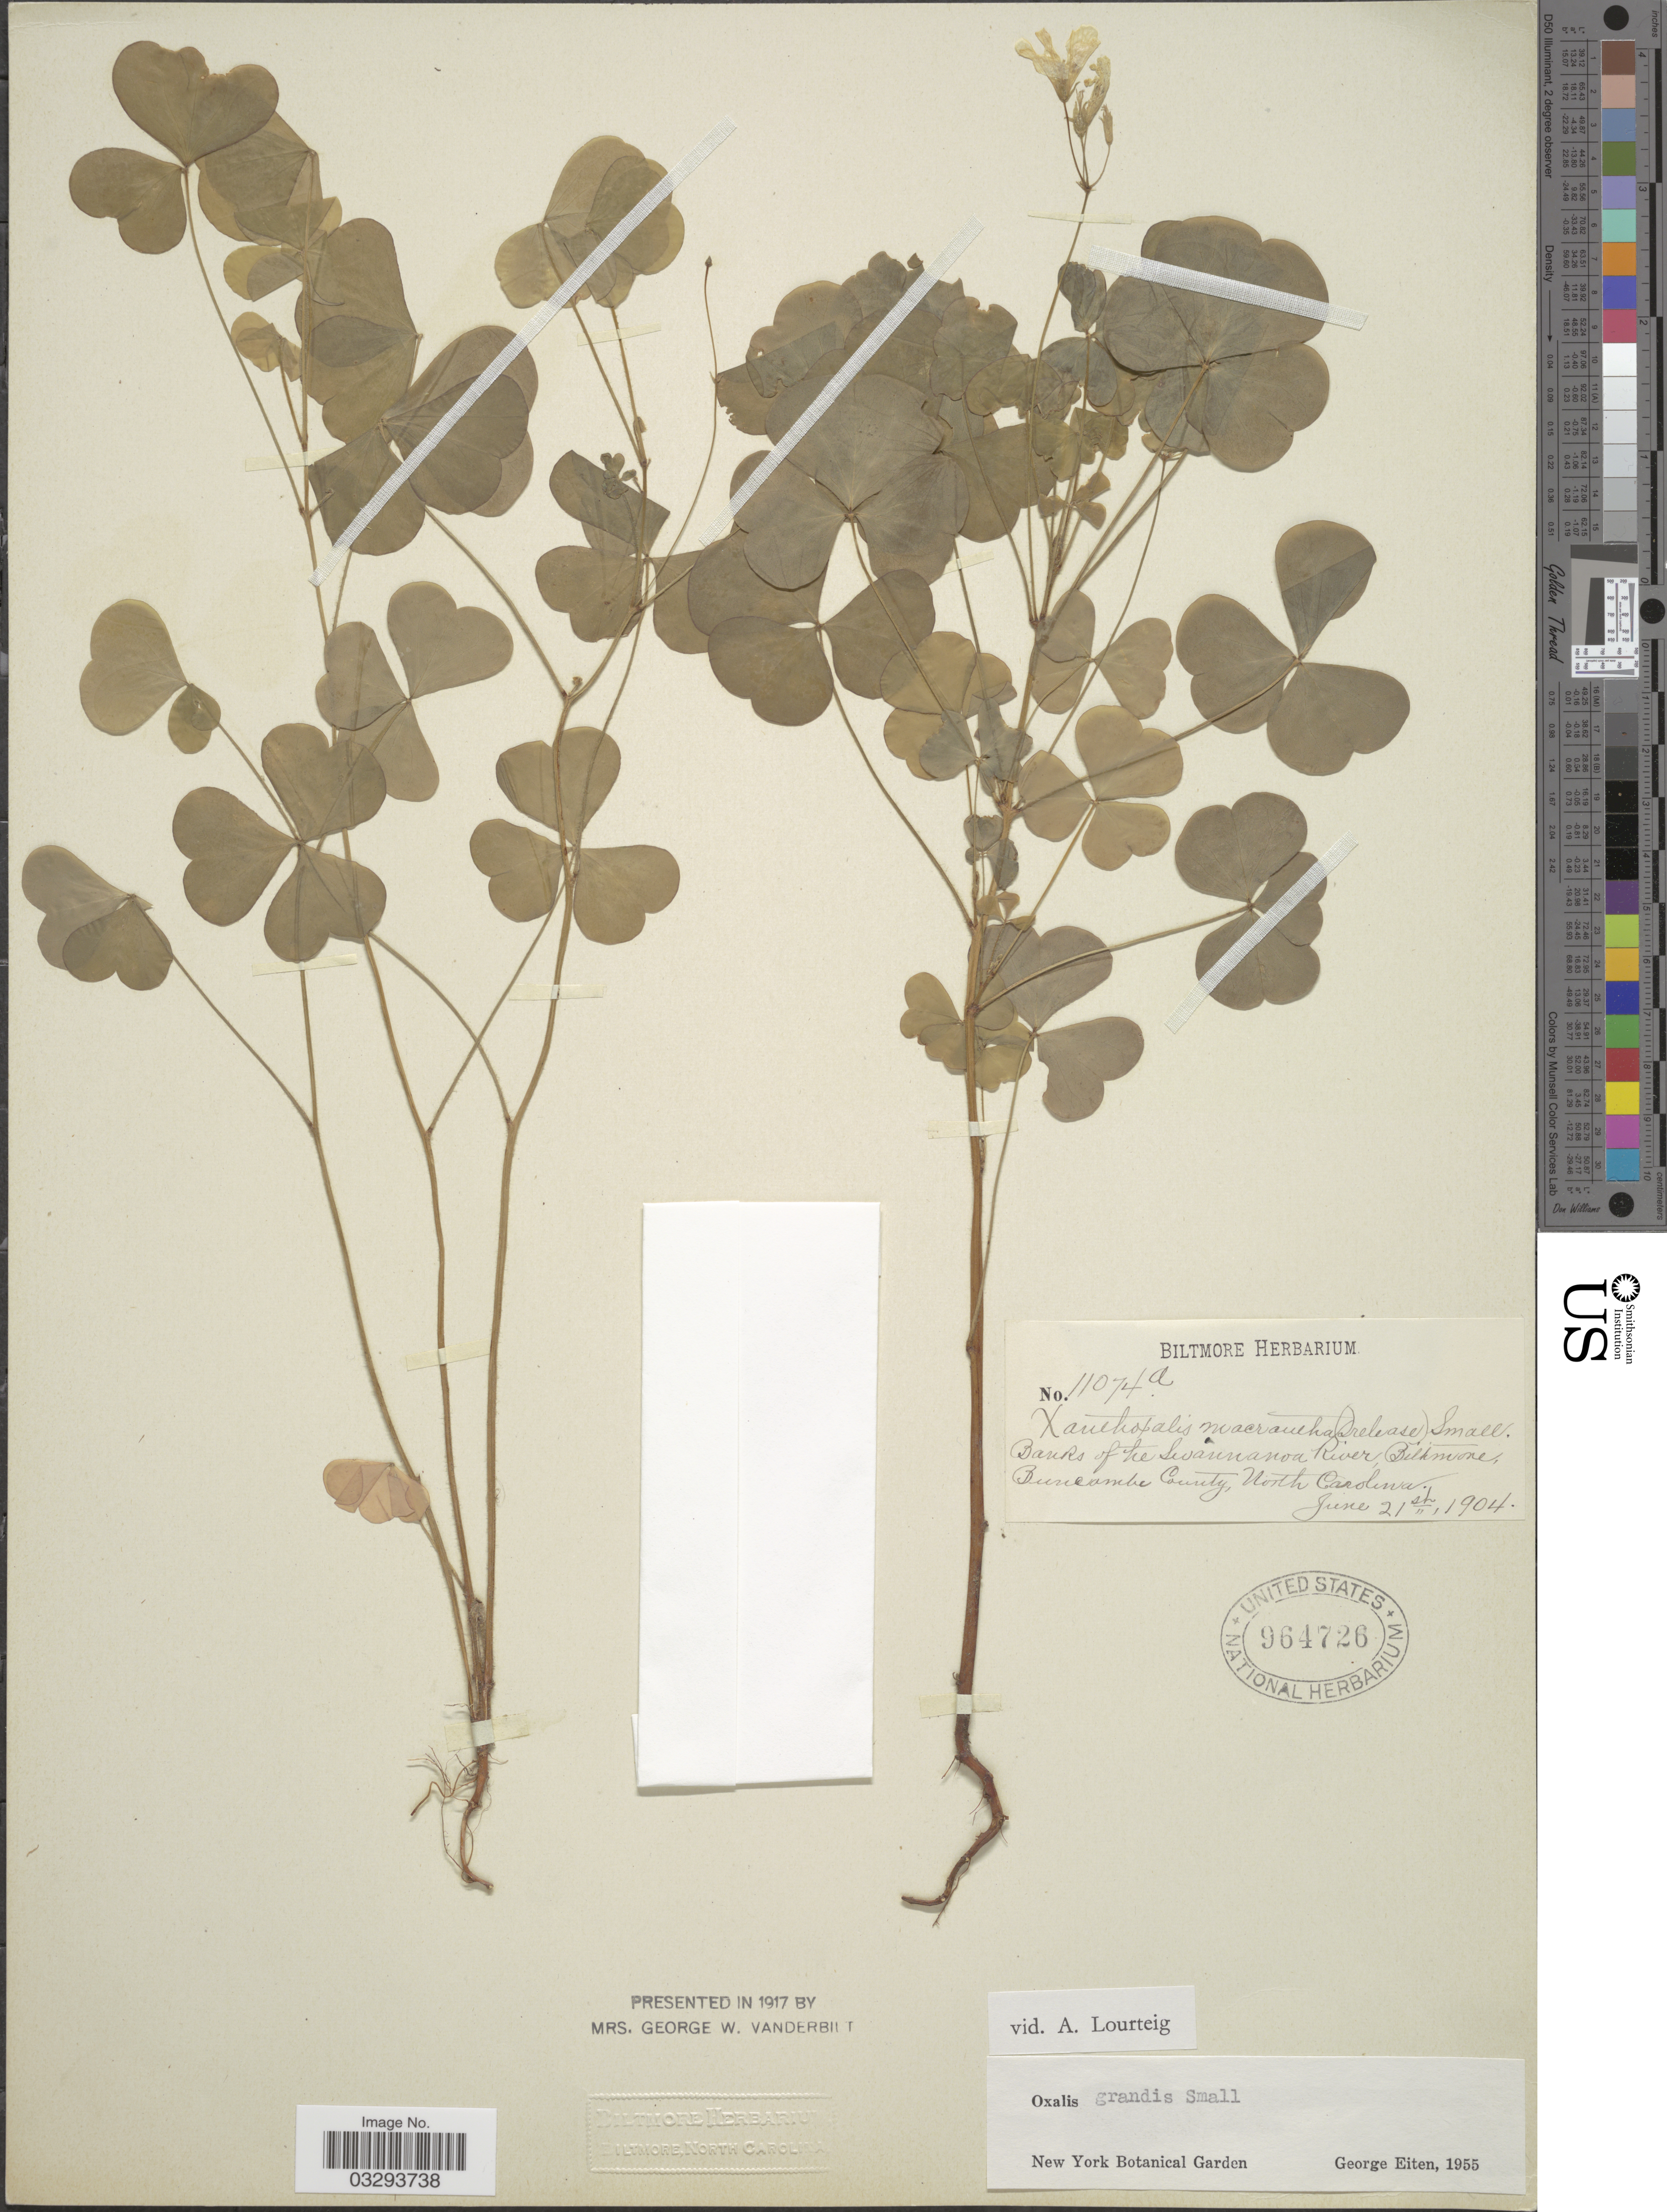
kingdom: Plantae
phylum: Tracheophyta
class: Magnoliopsida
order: Oxalidales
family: Oxalidaceae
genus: Oxalis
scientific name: Oxalis grandis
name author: Small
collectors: ex herb. Biltmore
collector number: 11074a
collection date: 1904-06-21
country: United States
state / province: North Carolina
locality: Banks of Swannanoa River, Biltmore, Buncombe County.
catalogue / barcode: US 964726